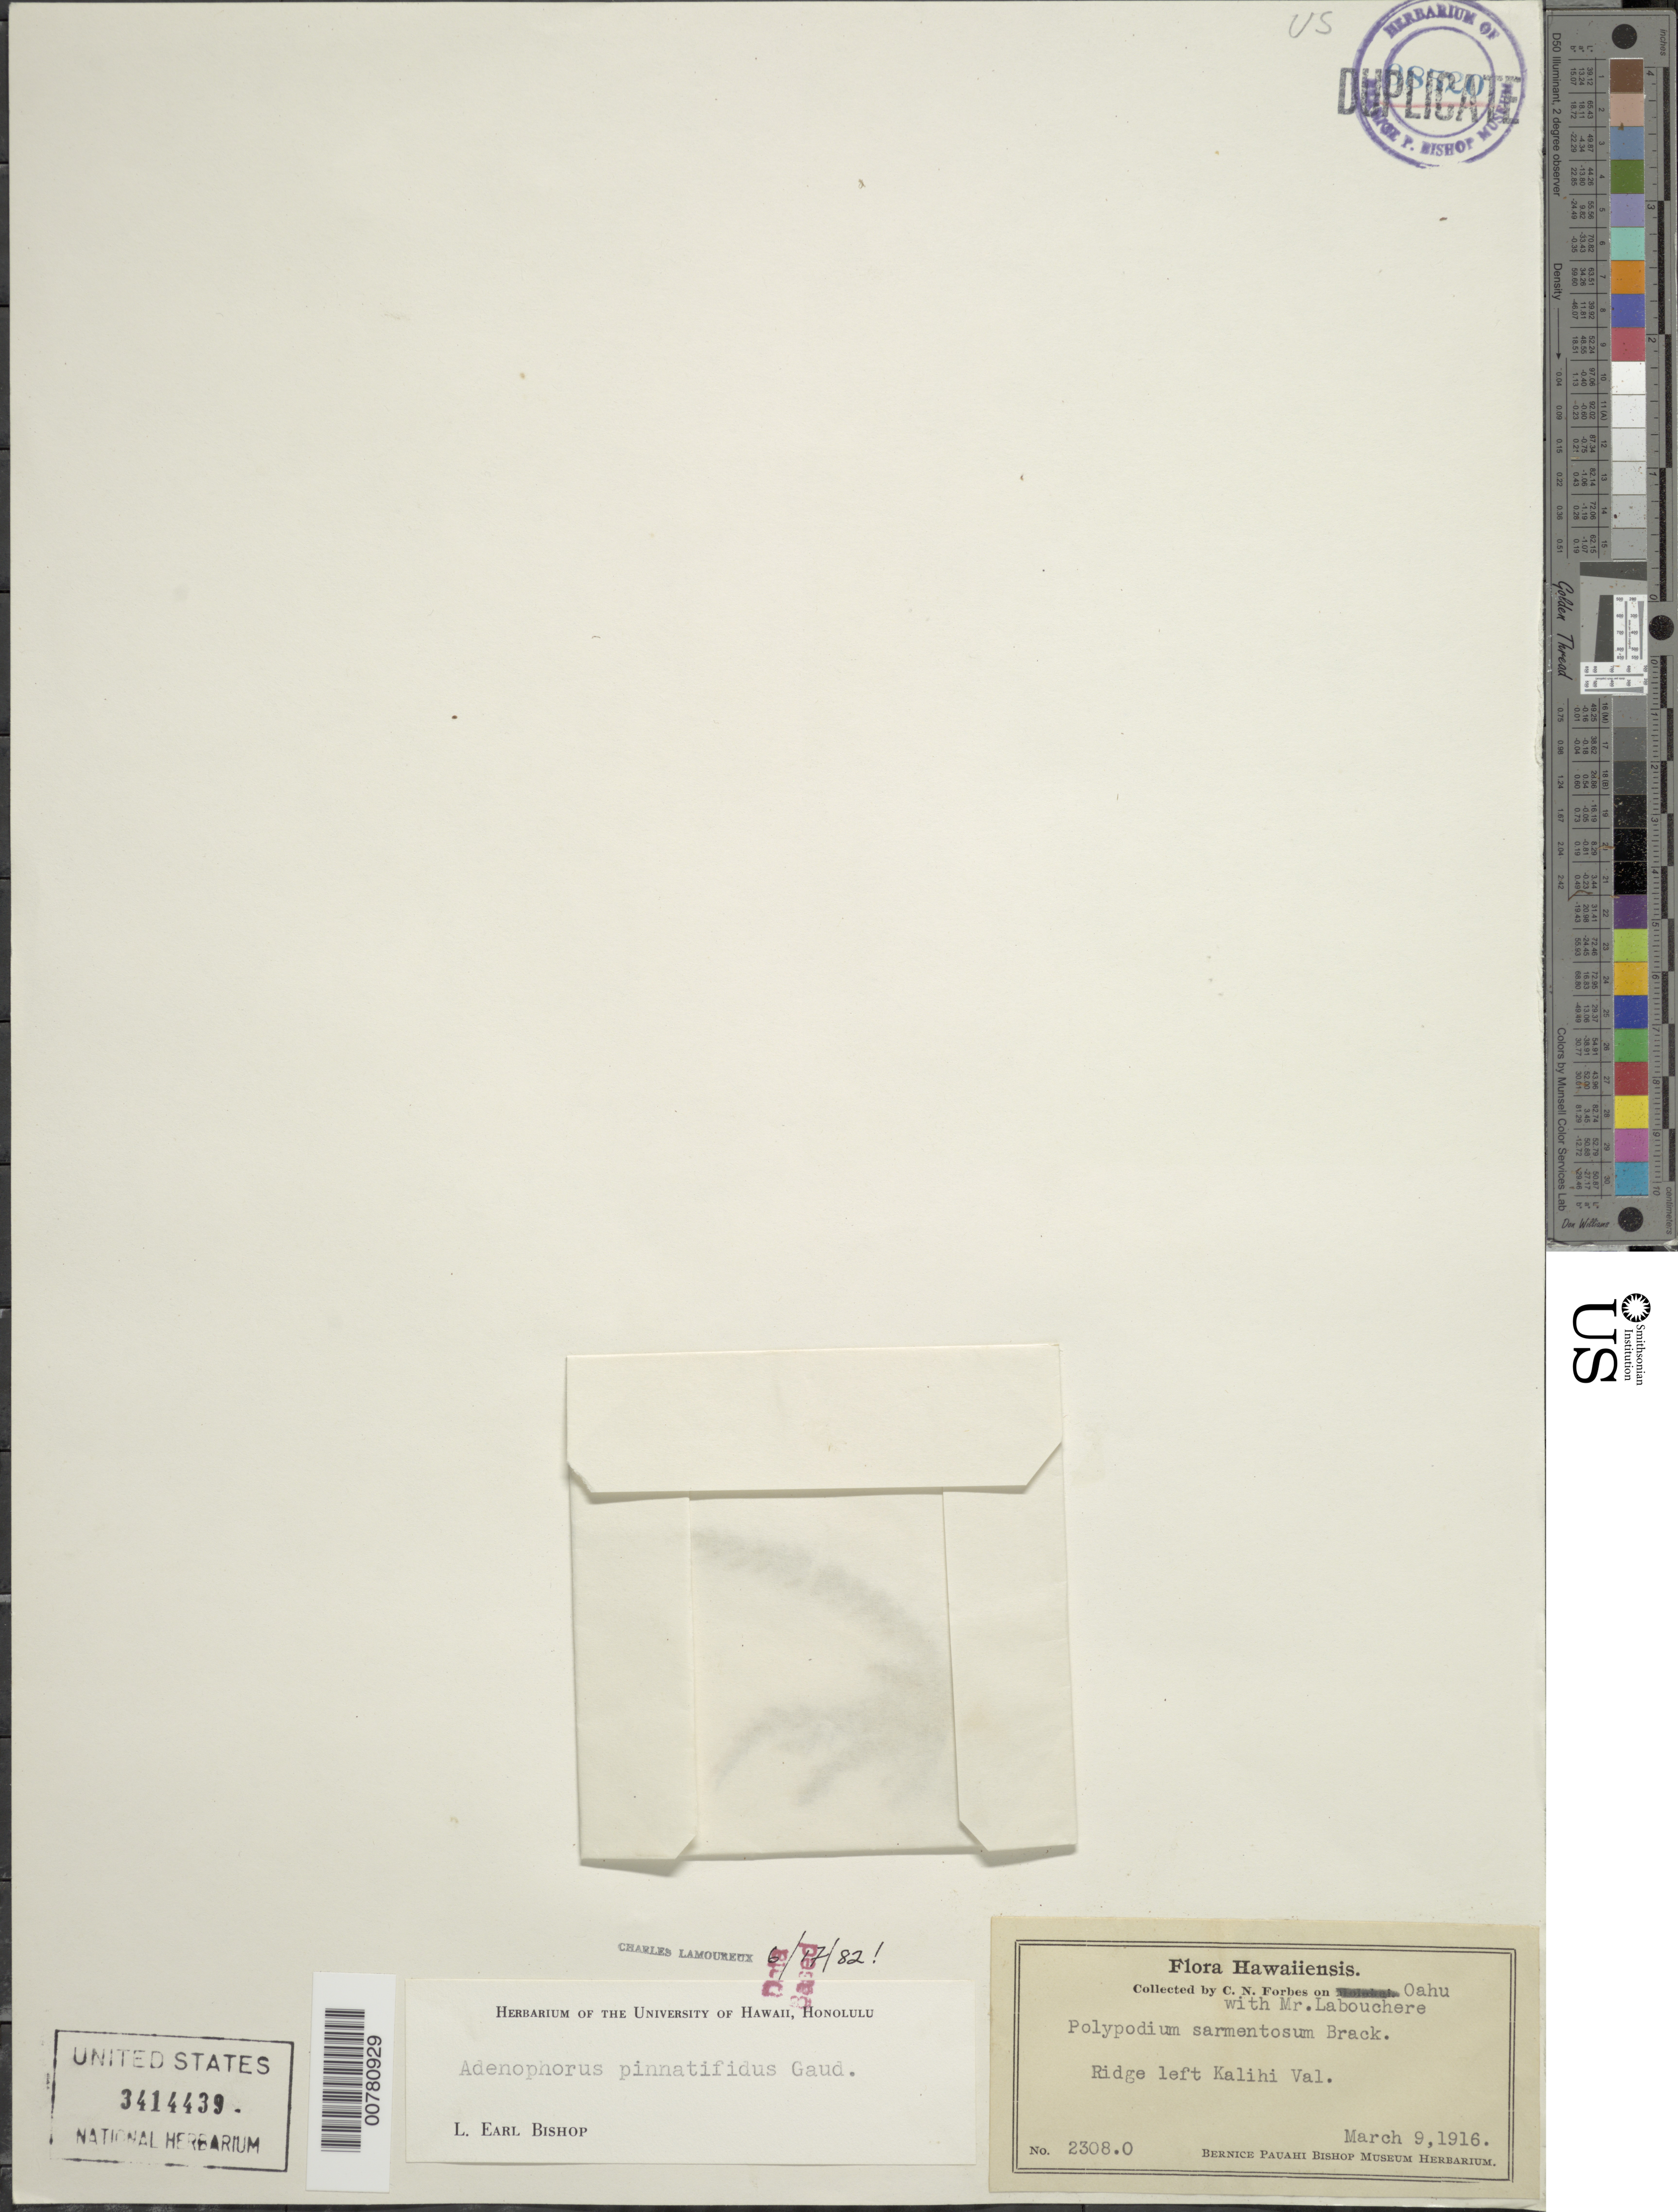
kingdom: Plantae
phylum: Tracheophyta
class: Polypodiopsida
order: Polypodiales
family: Polypodiaceae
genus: Adenophorus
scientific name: Adenophorus pinnatifidus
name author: Gaudich.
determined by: Lamoureux, C. H.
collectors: C. N. Forbes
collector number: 2308.O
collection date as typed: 8 Mar 1916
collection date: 1916-03-08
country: United States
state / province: Hawaii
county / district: Honolulu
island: Oahu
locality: Kalihi Valley, L ridge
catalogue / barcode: US 3414439